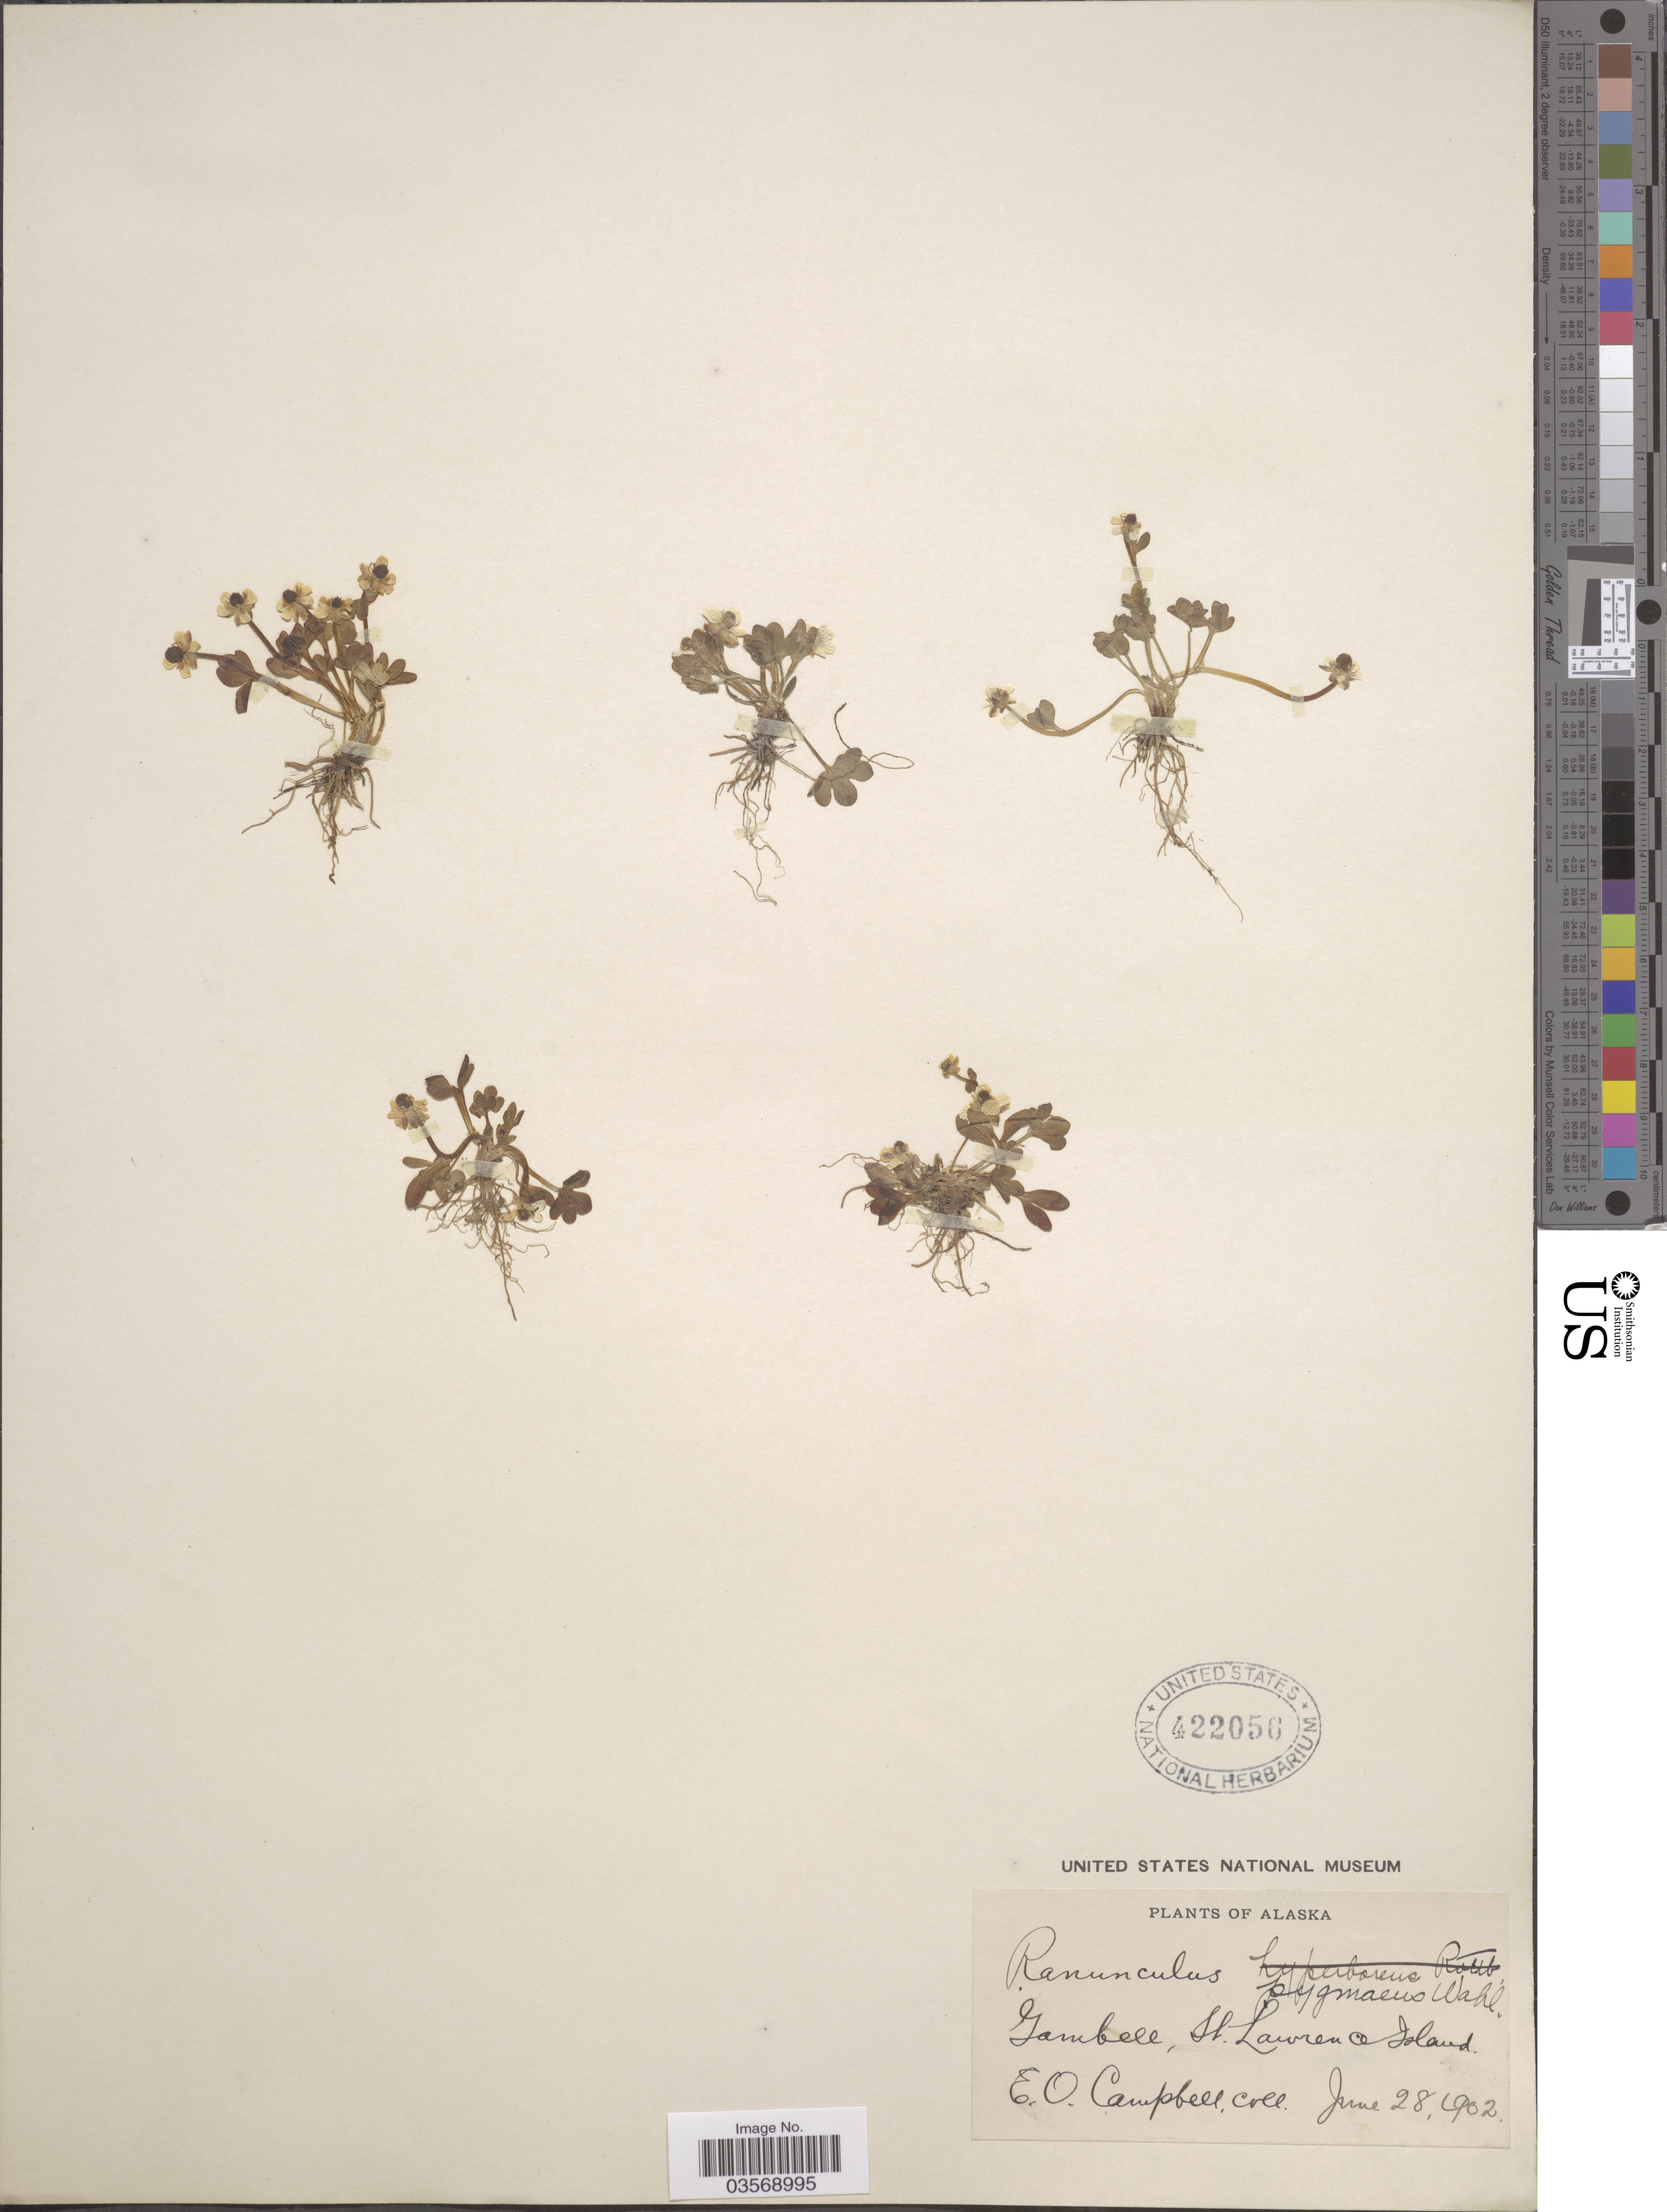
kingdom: Plantae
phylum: Tracheophyta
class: Magnoliopsida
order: Ranunculales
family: Ranunculaceae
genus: Ranunculus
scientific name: Ranunculus pygmaeus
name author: Wahlenb.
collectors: E. Campbell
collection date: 1902-06-28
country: United States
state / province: Alaska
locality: Gambell, St. Lawrence Island.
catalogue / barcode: US 422056